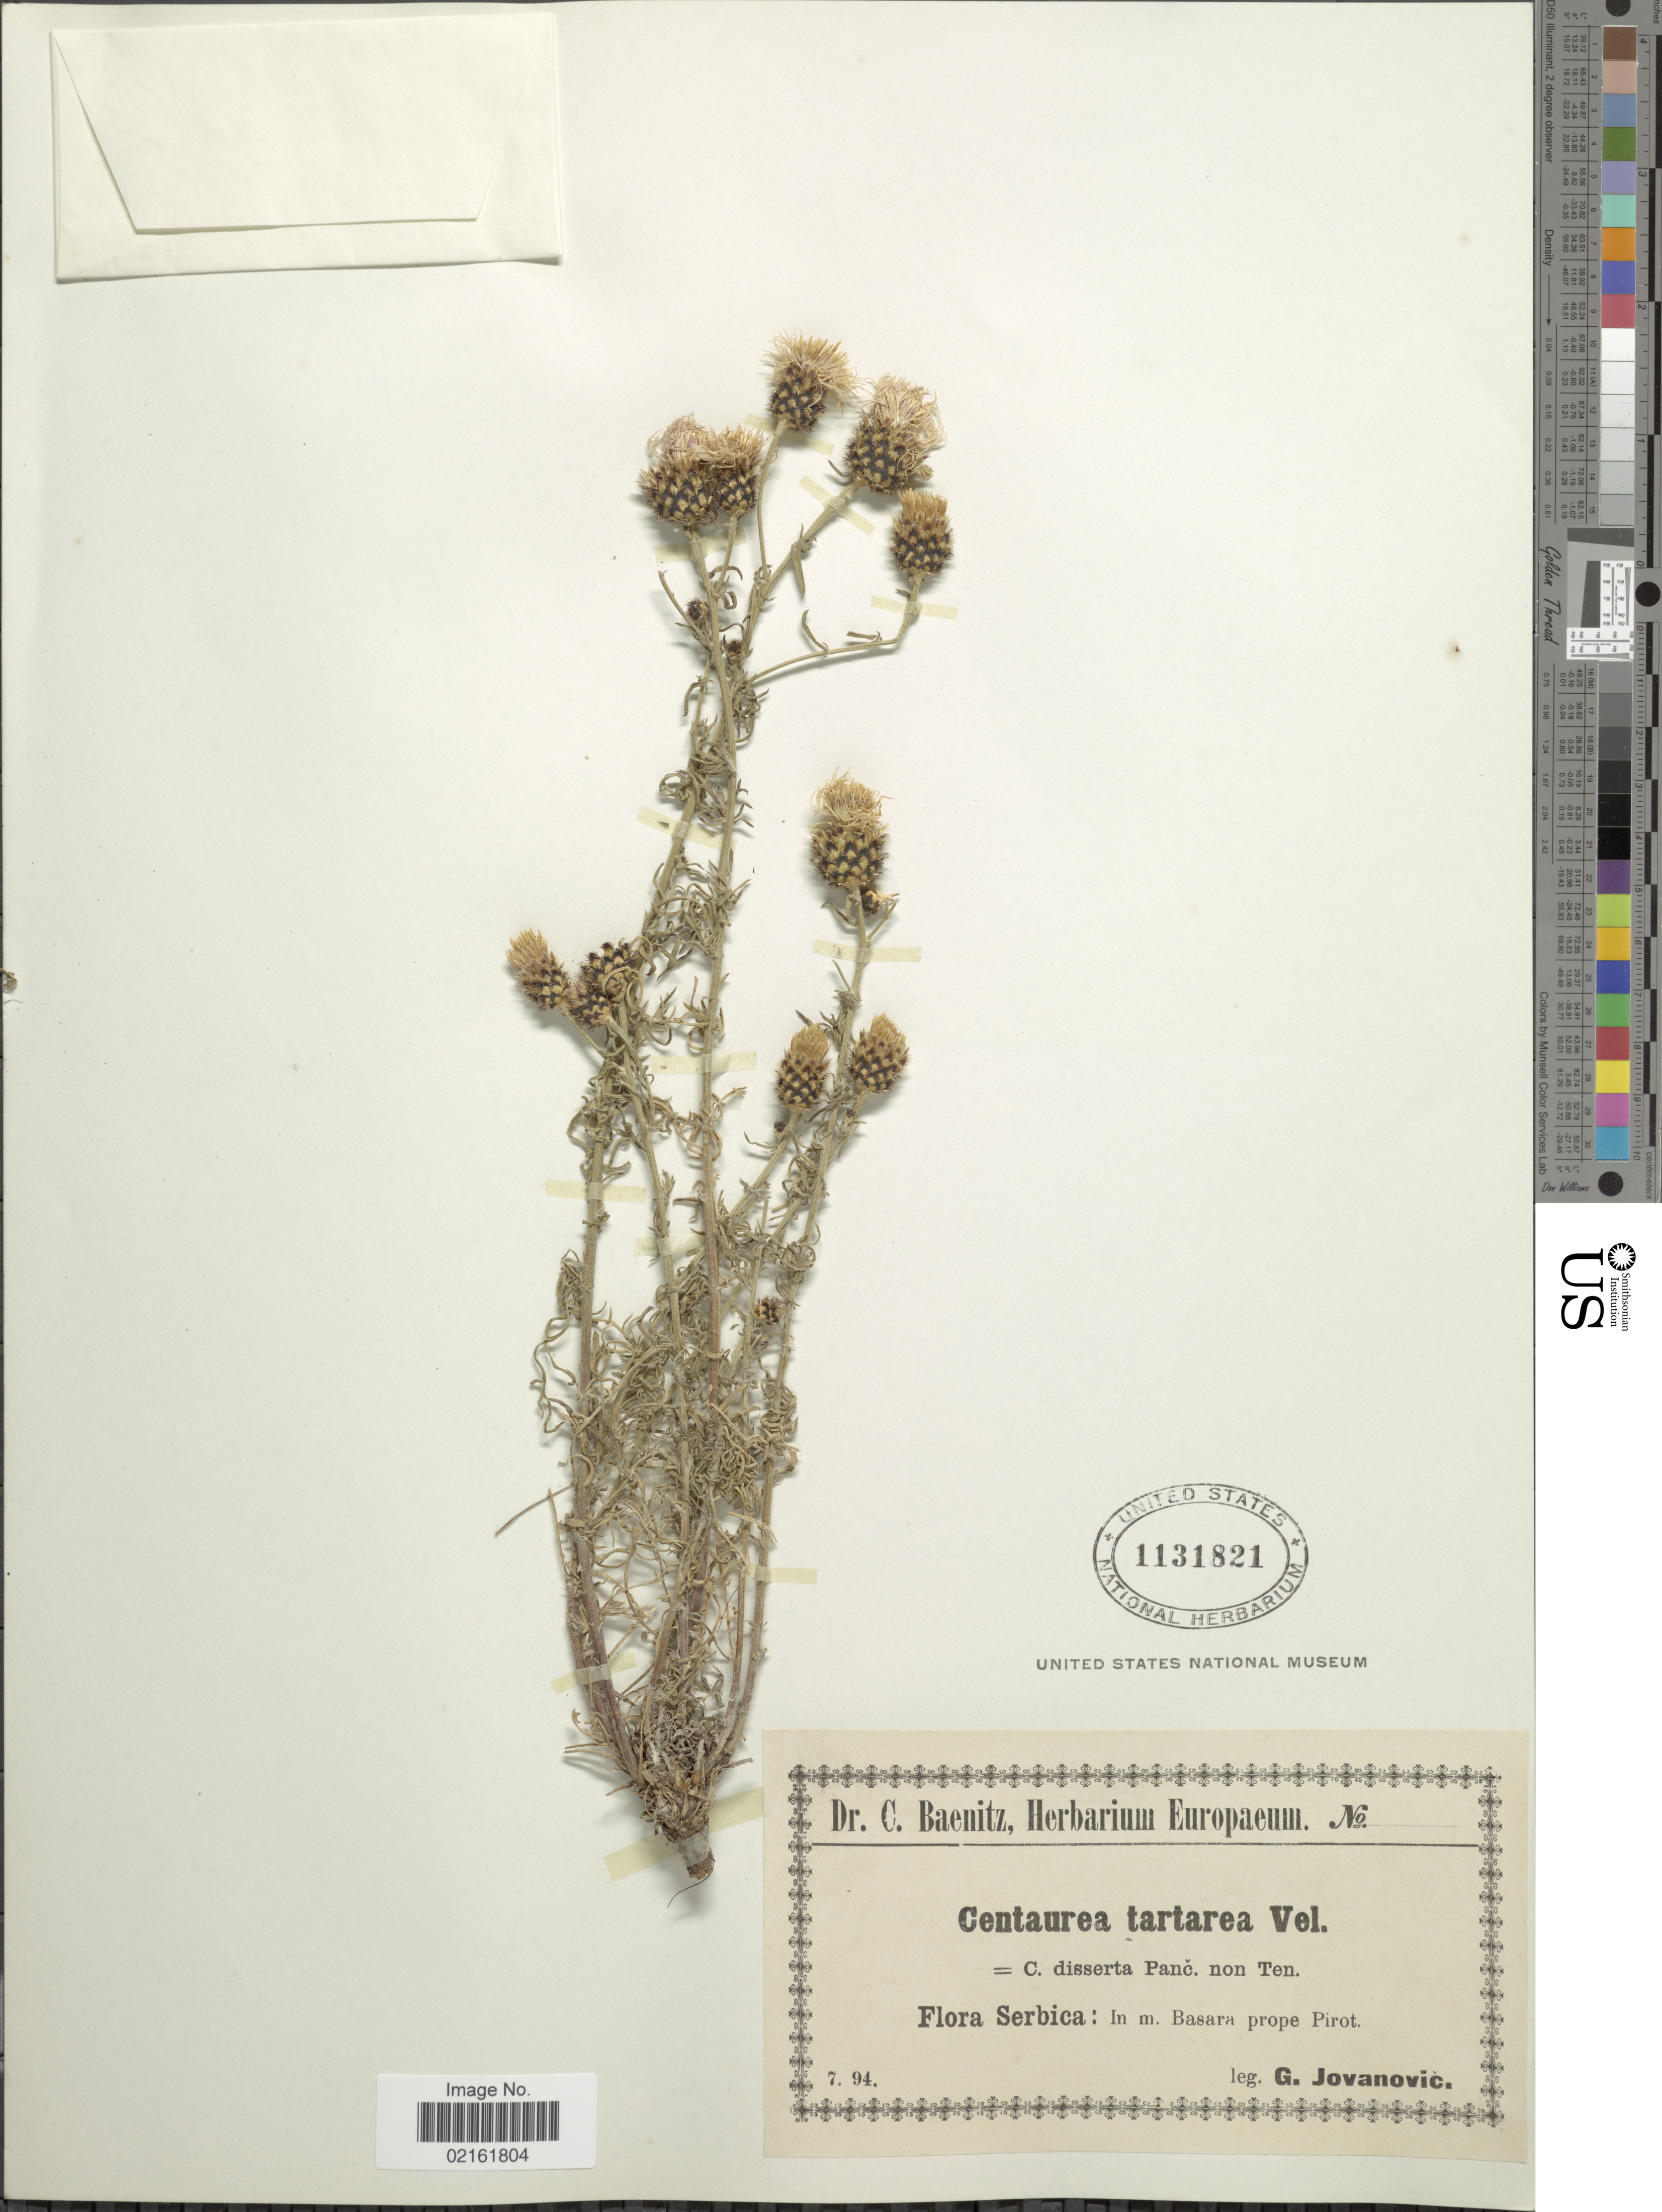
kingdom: Plantae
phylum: Tracheophyta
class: Magnoliopsida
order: Asterales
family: Asteraceae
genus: Centaurea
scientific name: Centaurea stoebe subsp. serbica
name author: (Prodan ex) Ochsmann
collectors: G. Jovanovic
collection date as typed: Transcribed d/m/y: /7/94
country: Serbia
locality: Serbica: in m. Basara prope Pirot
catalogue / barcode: US 1131821